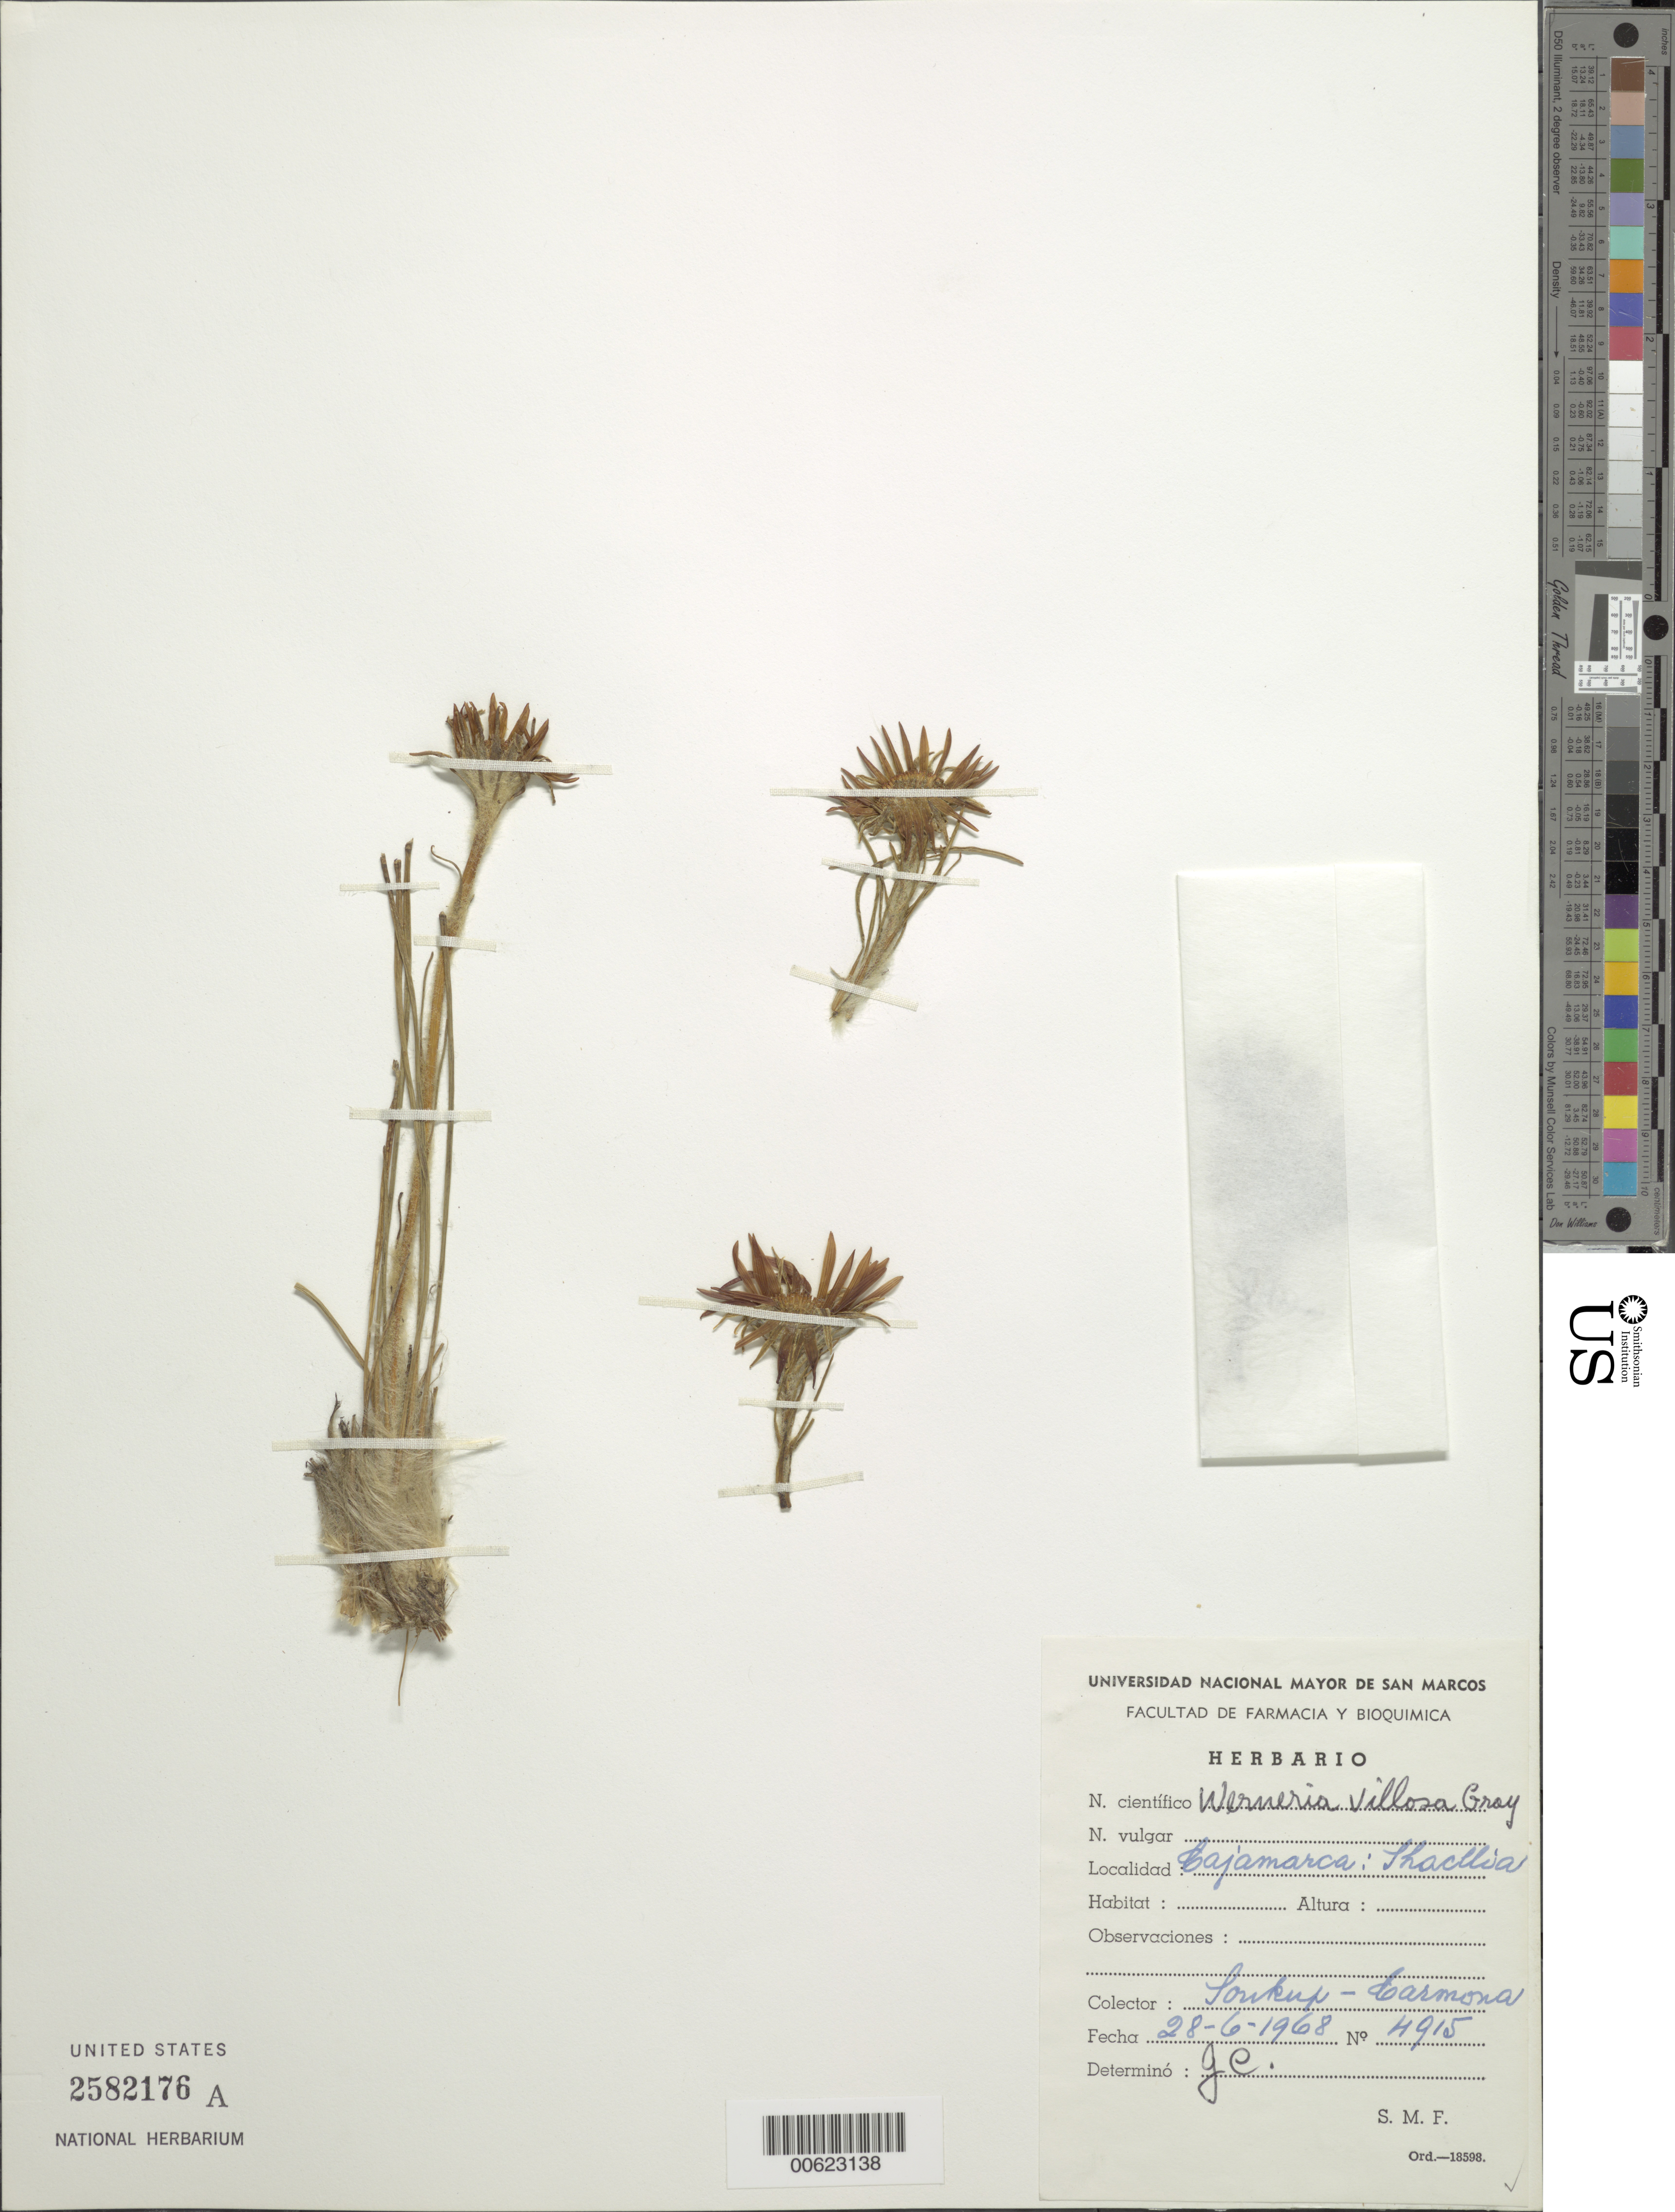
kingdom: Plantae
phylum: Tracheophyta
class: Magnoliopsida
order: Asterales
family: Asteraceae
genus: Werneria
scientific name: Werneria villosa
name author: A. Gray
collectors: J. Soukup & Carmona, --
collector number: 4915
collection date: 1968-06-28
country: Peru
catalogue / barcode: US 2582176A